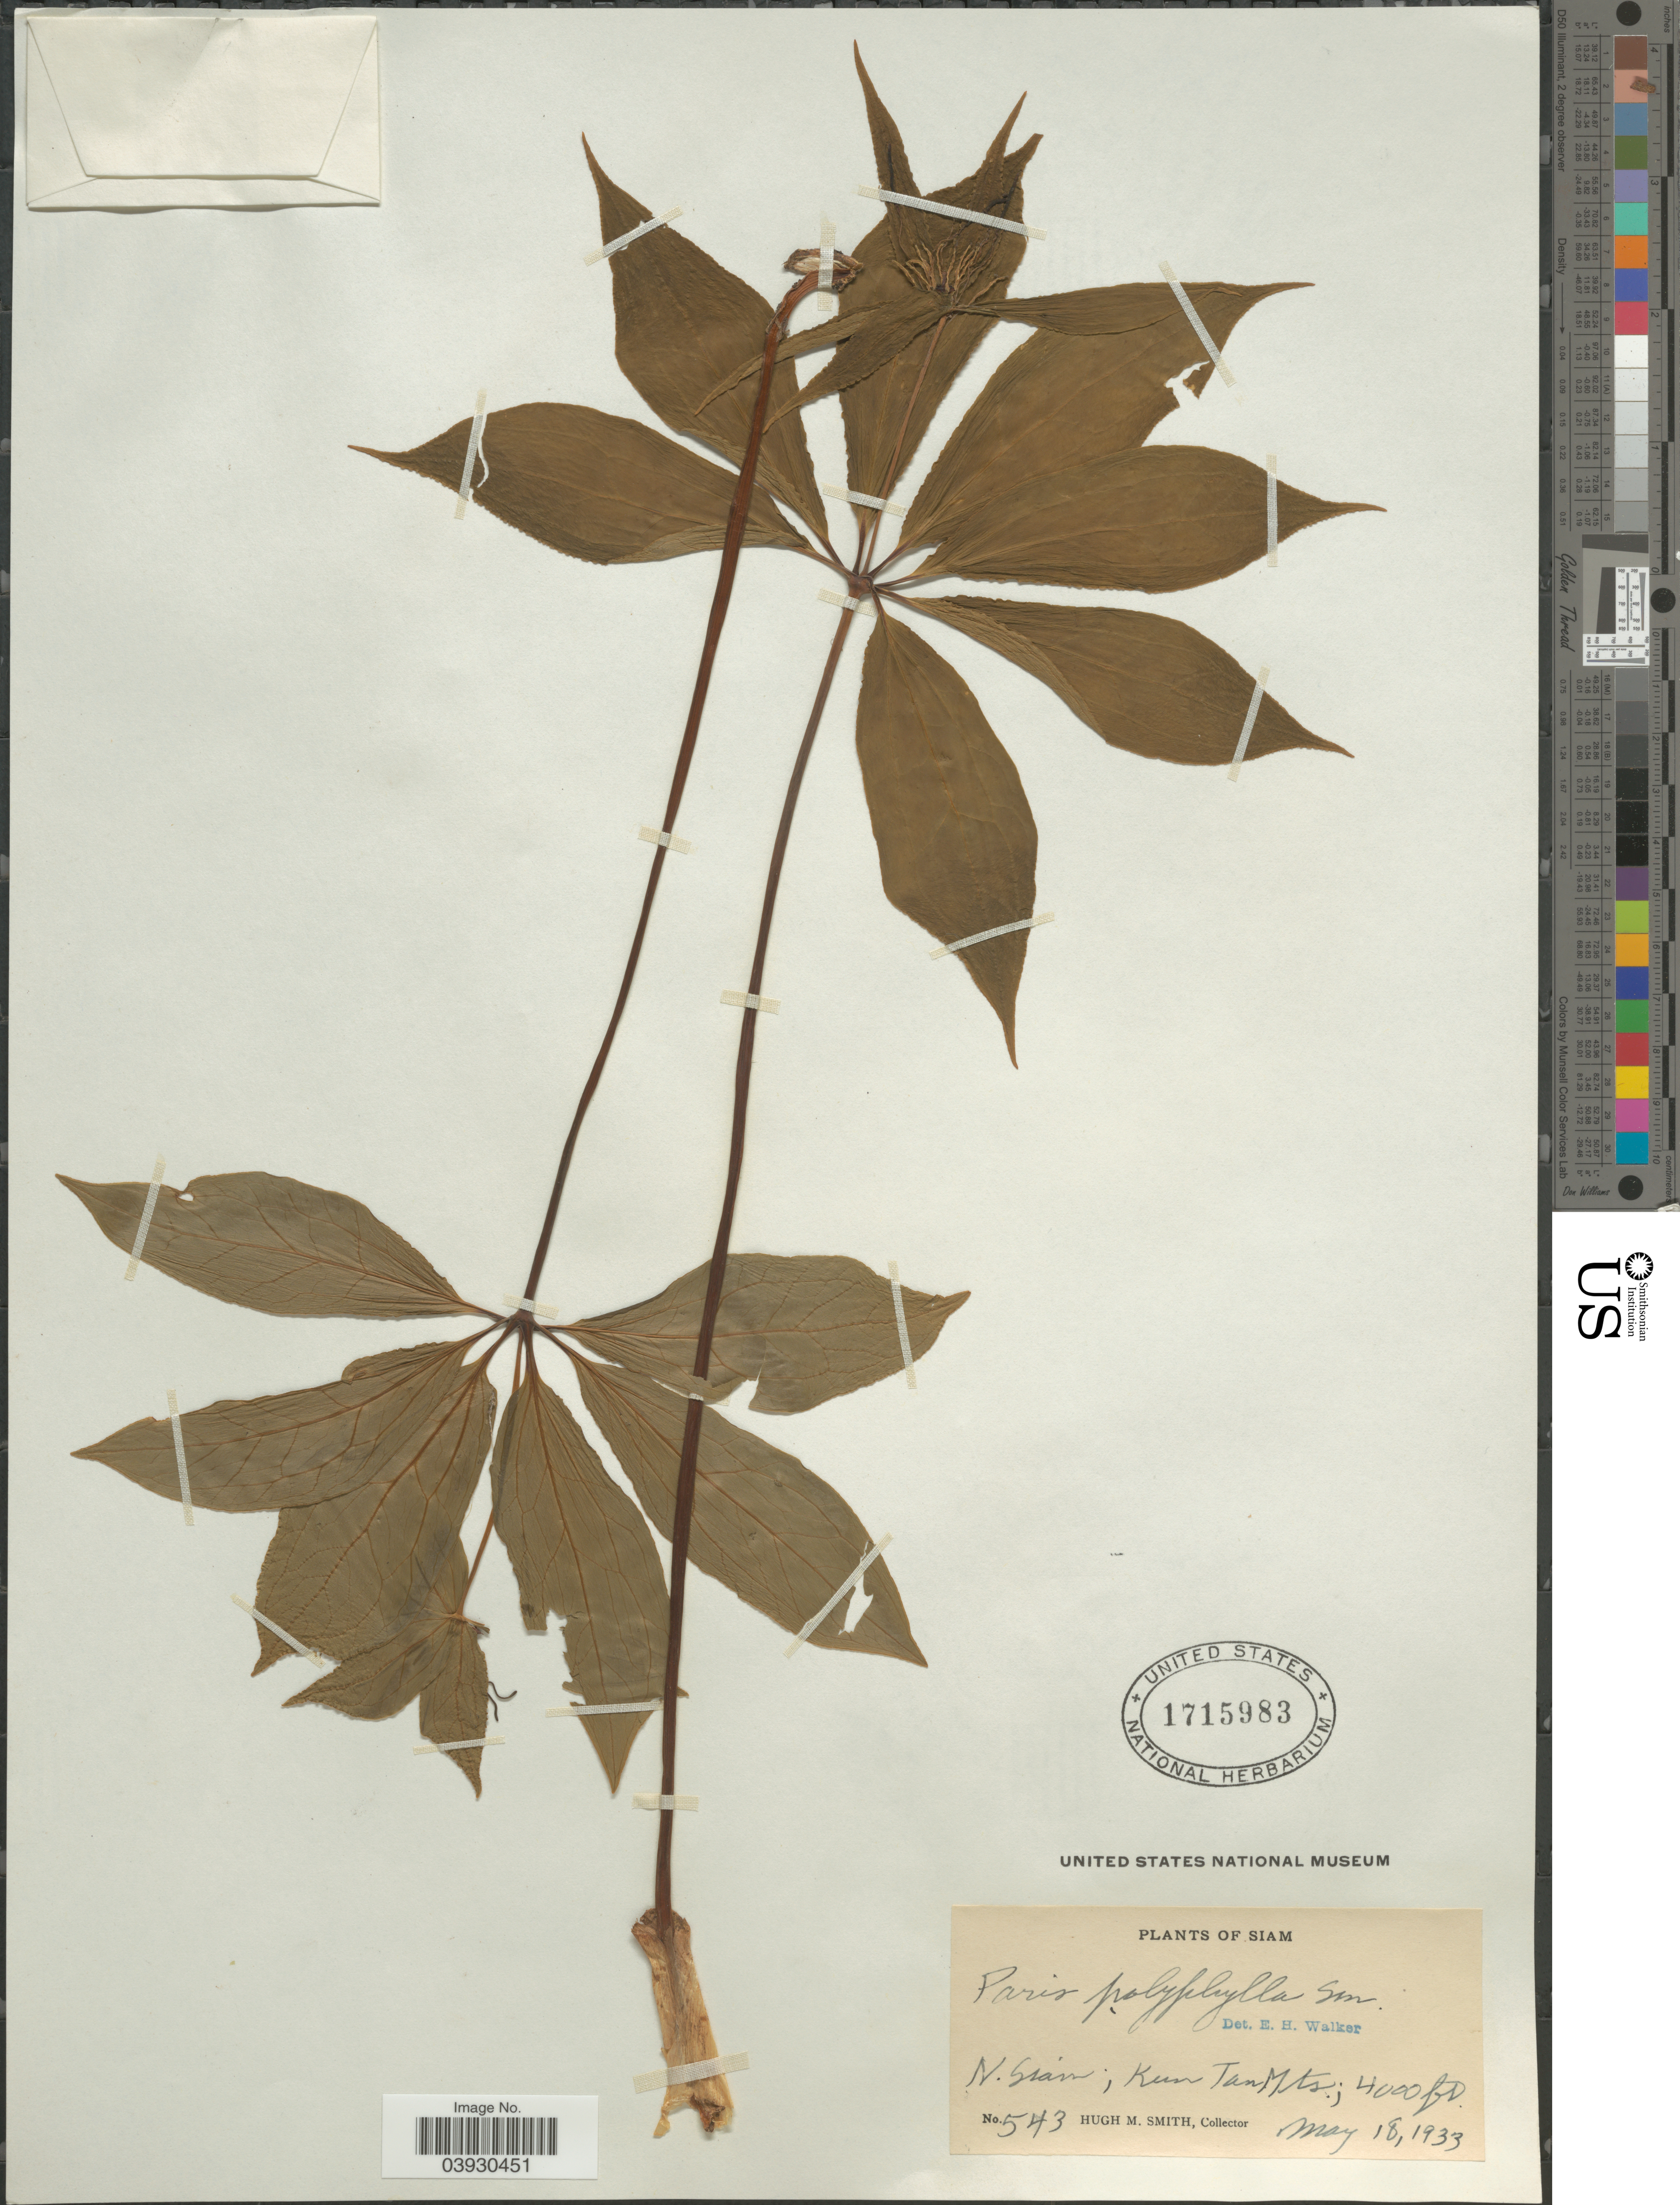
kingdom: Plantae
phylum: Tracheophyta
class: Liliopsida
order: Liliales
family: Melanthiaceae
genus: Paris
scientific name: Paris polyphylla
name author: Sm.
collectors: H. M. Smith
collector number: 543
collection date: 1933-05-18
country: Thailand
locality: N. Siam; Kun Tan Mts.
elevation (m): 1219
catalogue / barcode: US 1715983